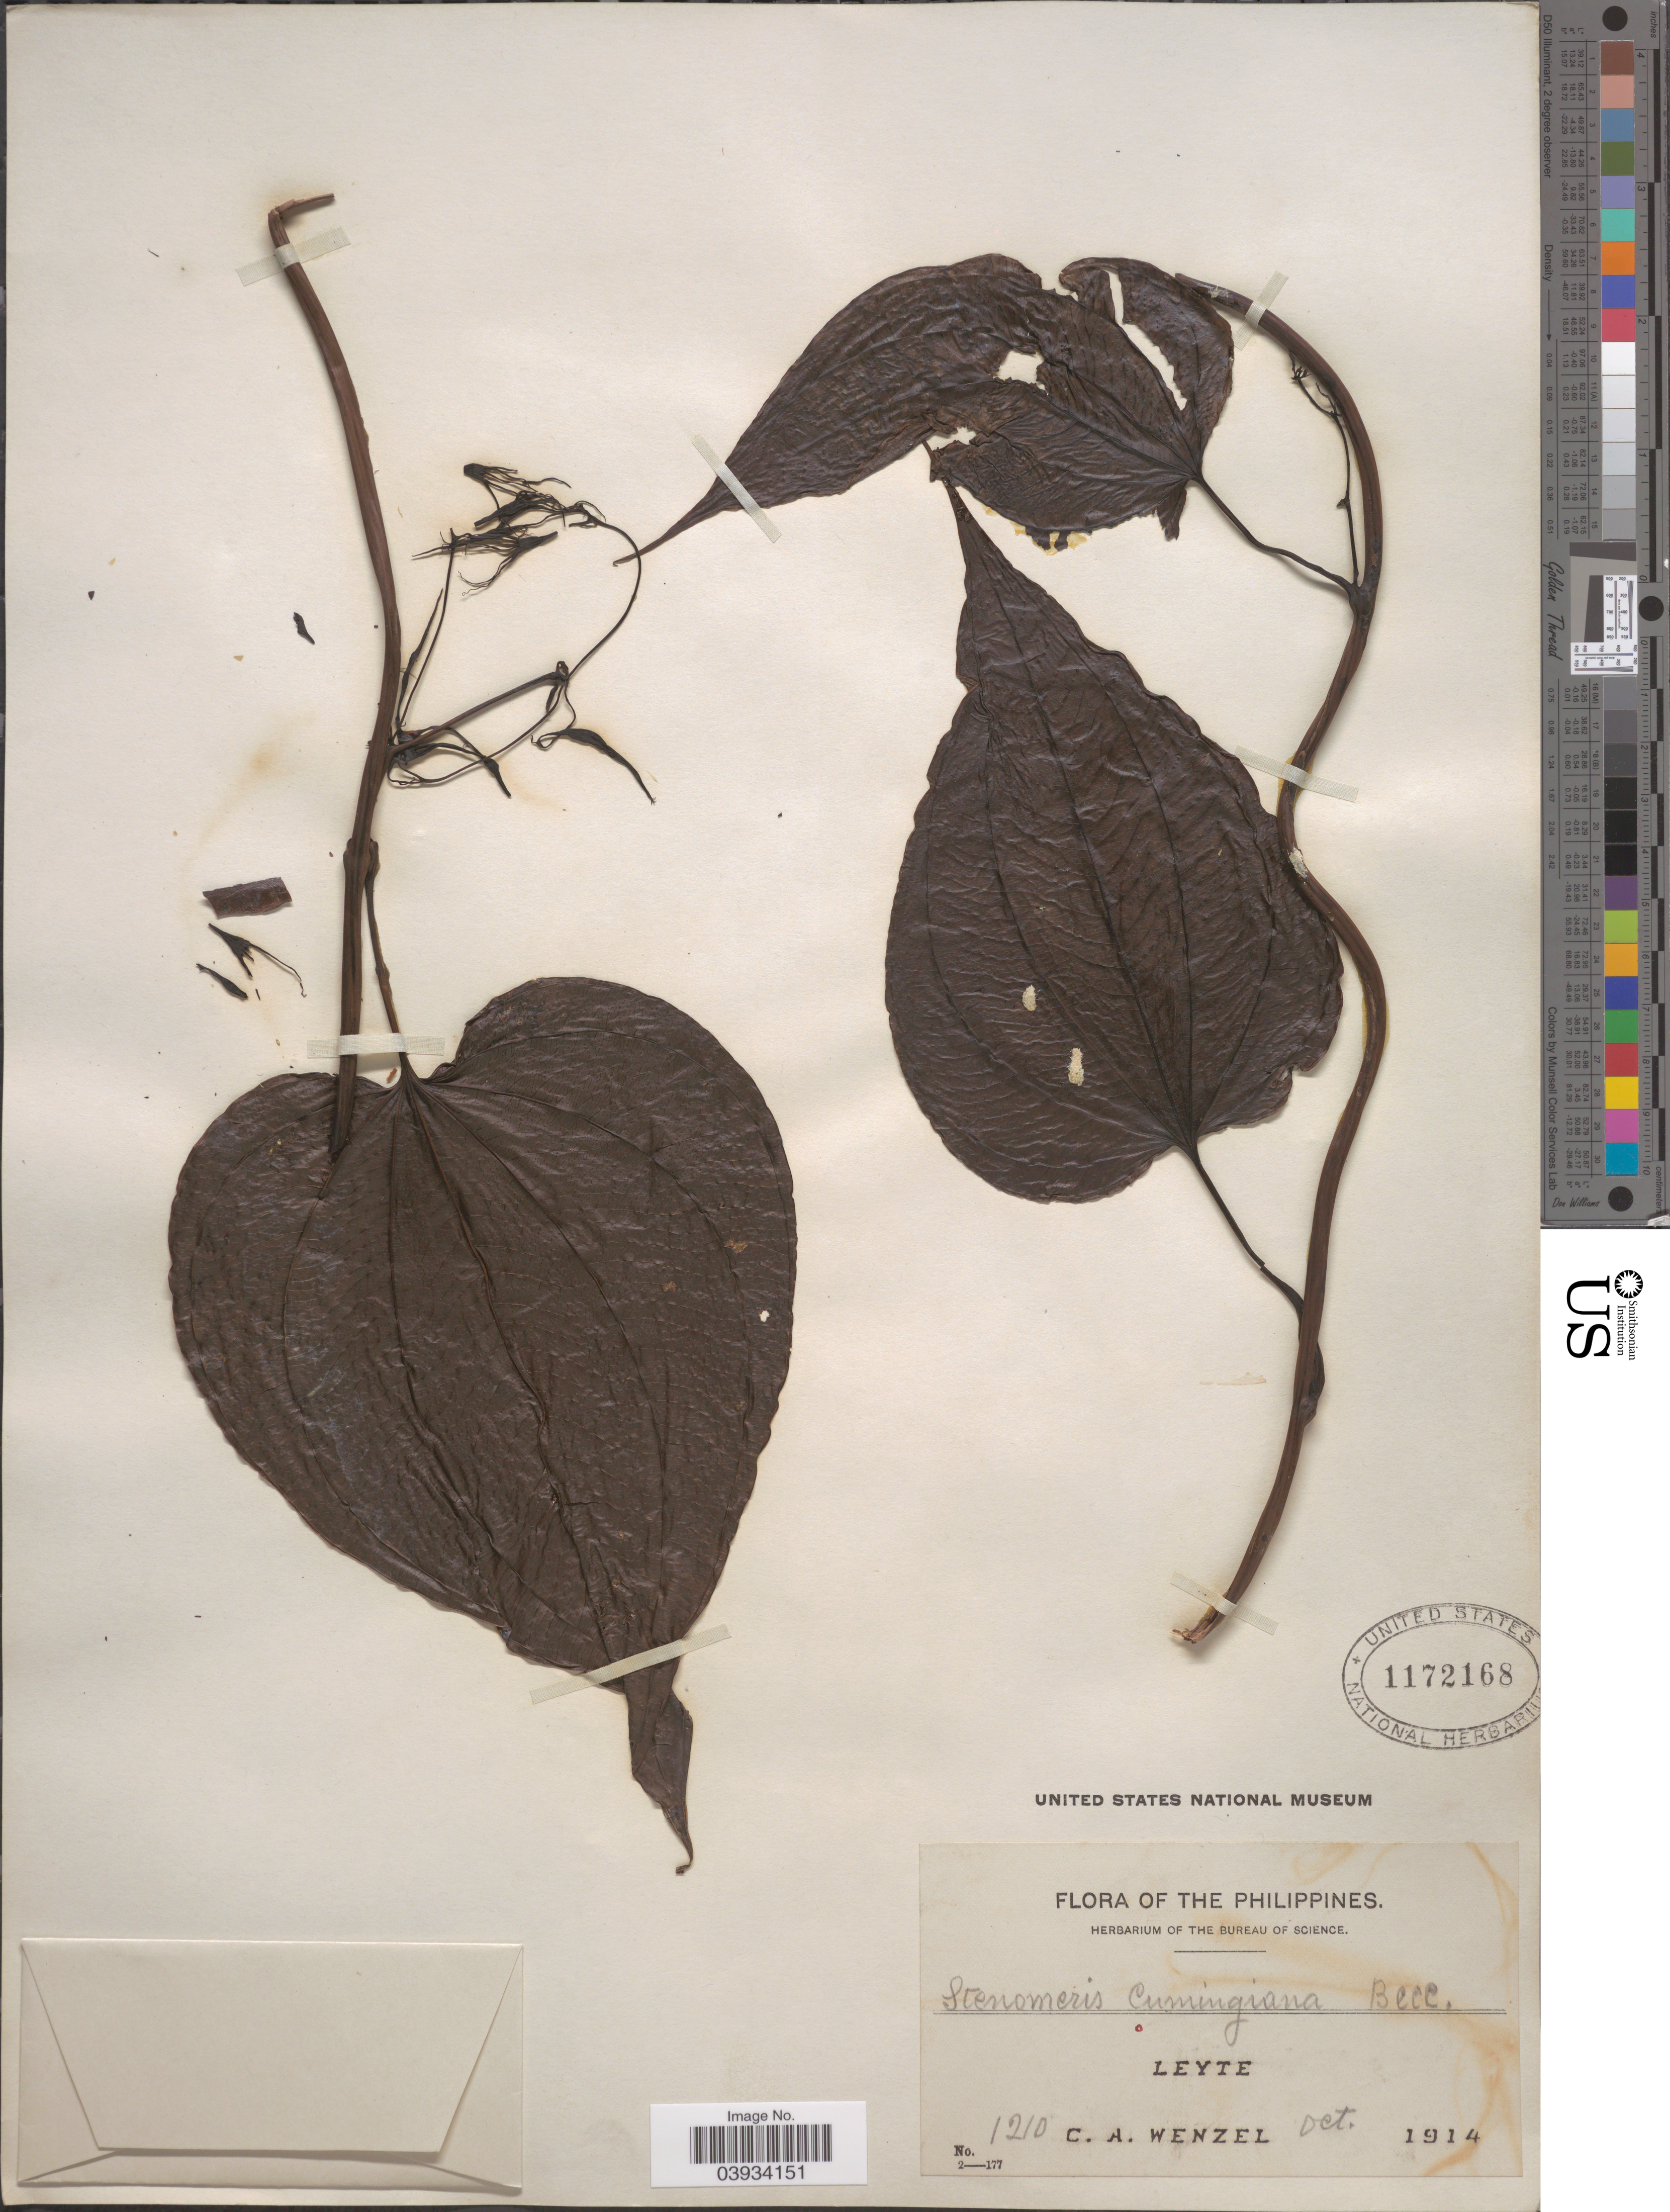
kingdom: Plantae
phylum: Tracheophyta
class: Liliopsida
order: Dioscoreales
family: Dioscoreaceae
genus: Stenomeris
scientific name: Stenomeris cumingiana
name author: Becc.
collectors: C. Wenzel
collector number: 1210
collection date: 1914-10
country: Philippines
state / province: Eastern Visayas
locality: Leyte.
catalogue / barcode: US 1172168